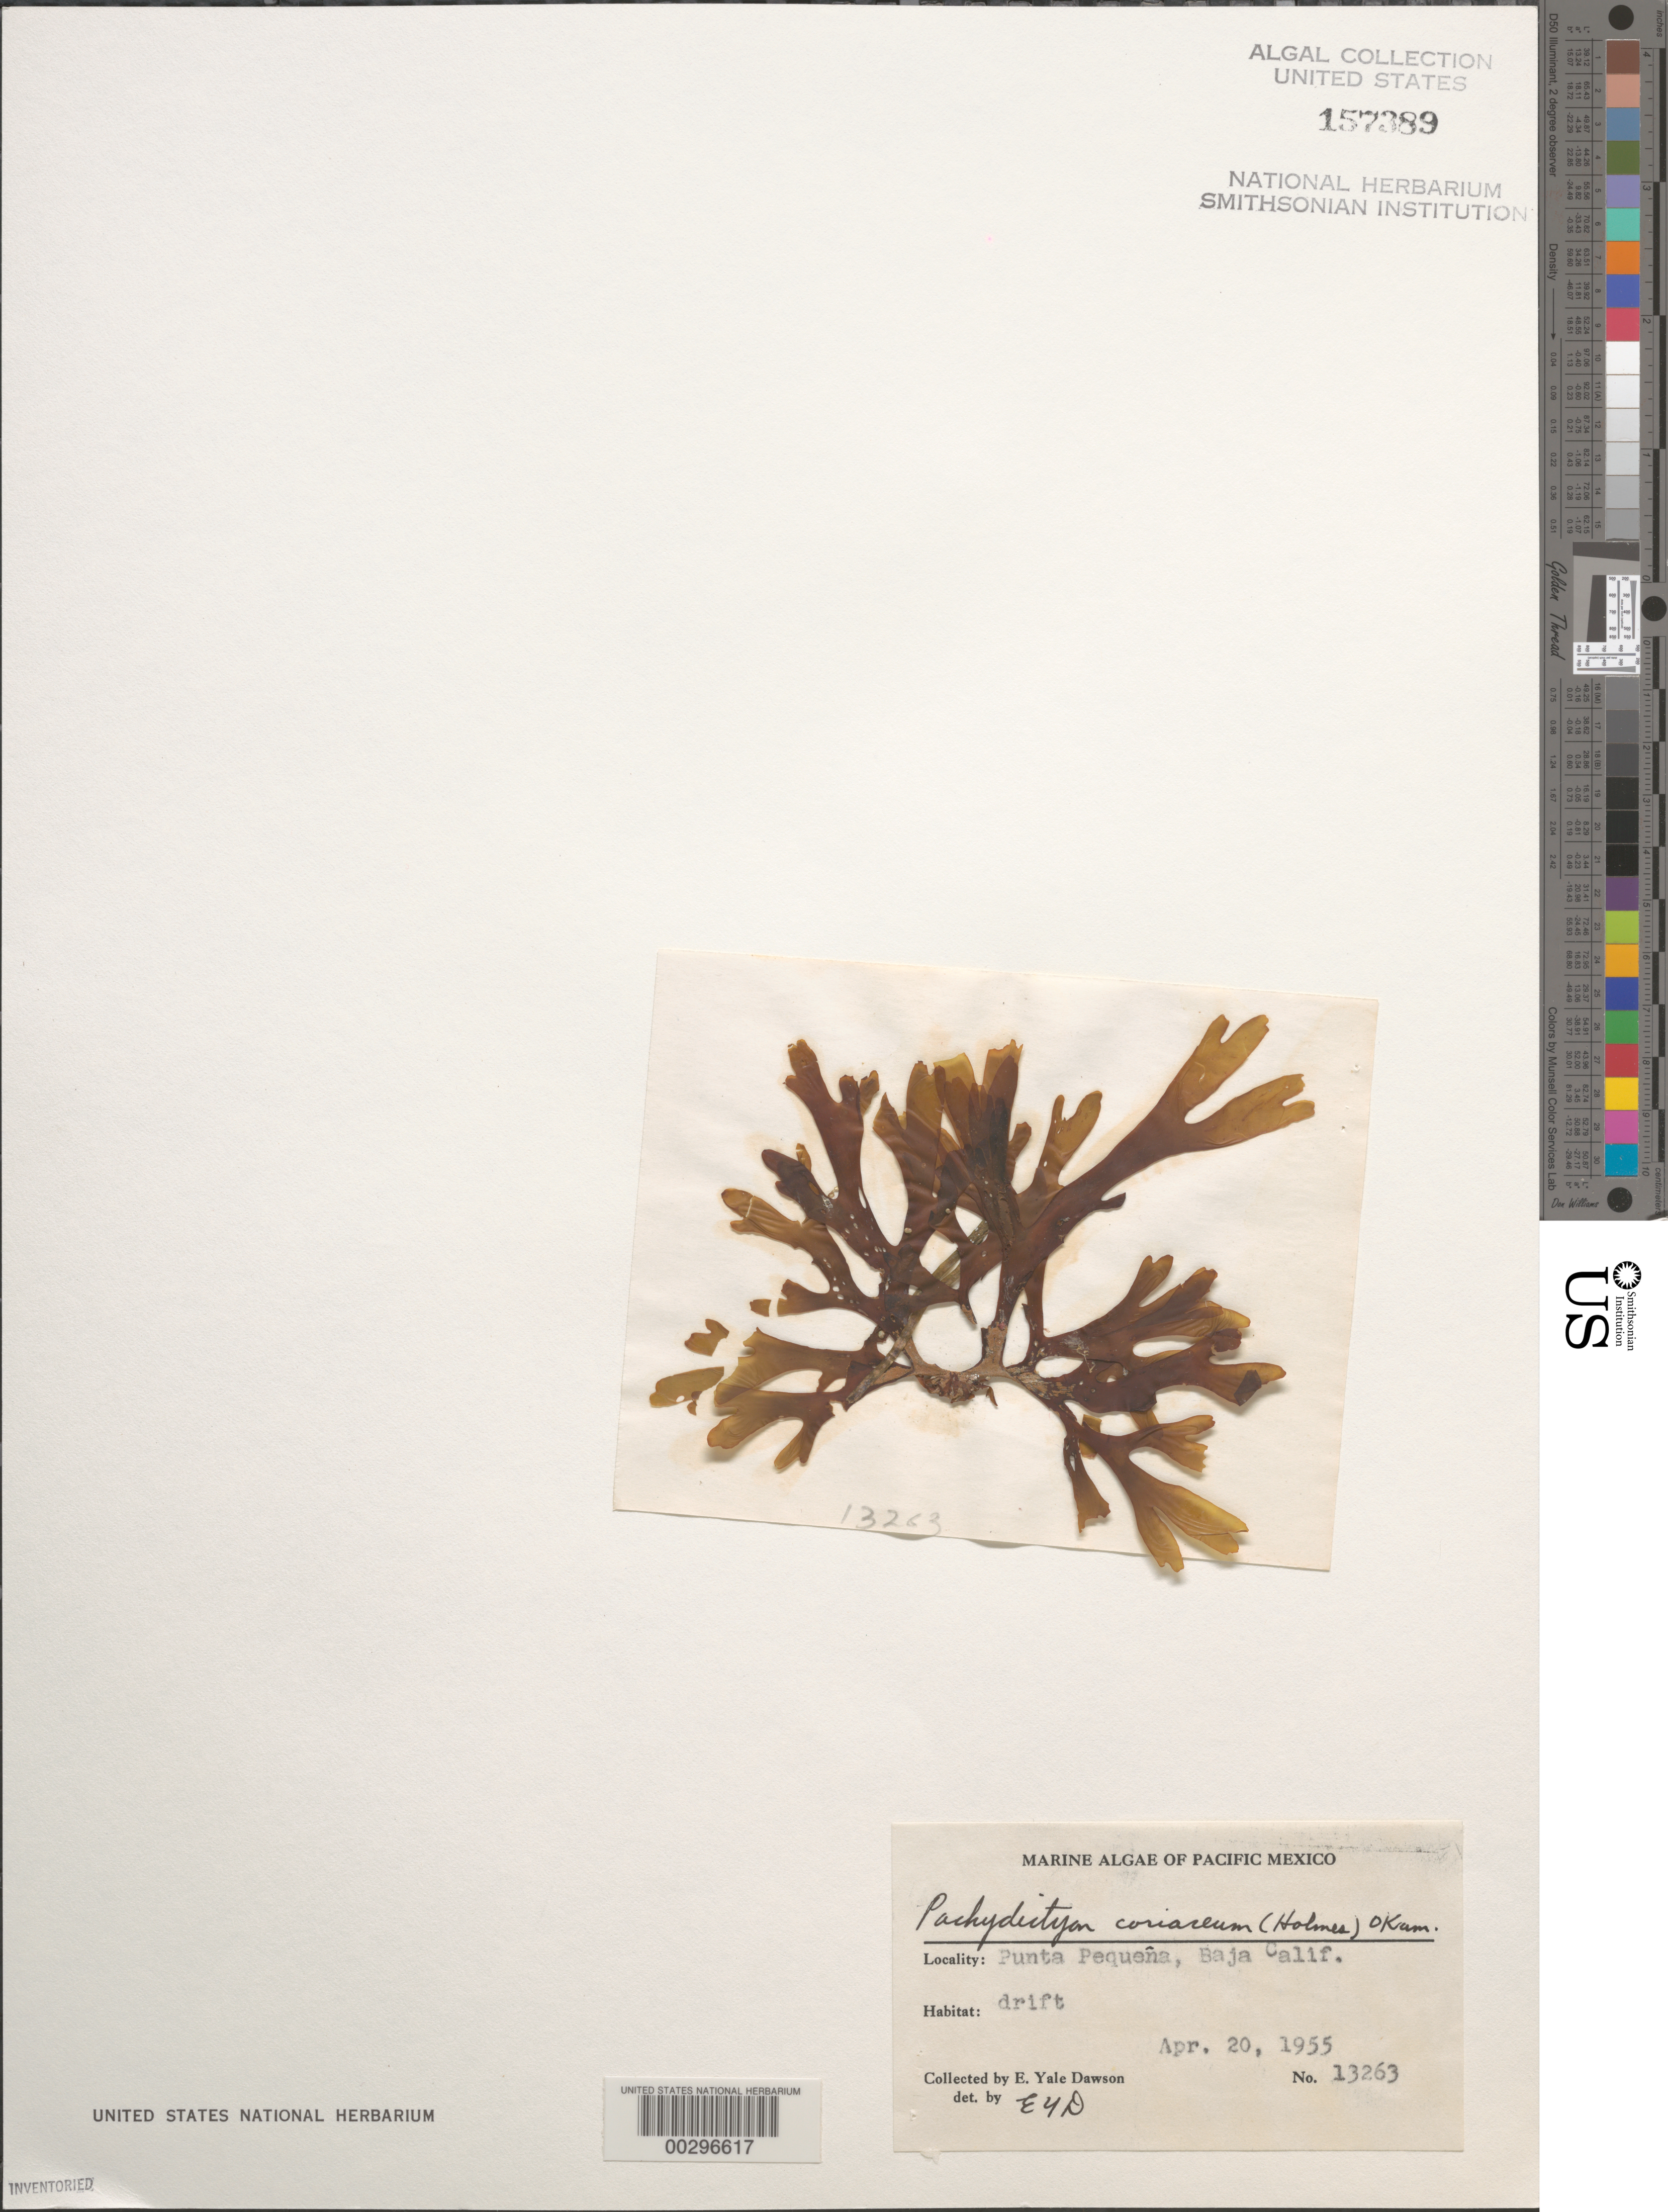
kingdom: Chromista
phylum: Ochrophyta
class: Phaeophyceae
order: Dictyotales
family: Dictyotaceae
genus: Pachydictyon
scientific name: Pachydictyon coriaceum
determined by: Dawson, E. Y.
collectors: E. Y. Dawson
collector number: EYD 13263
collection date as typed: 20 Apr 1955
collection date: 1955-04-20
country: Mexico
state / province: Baja California Sur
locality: Punta Pequena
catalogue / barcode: US 157389